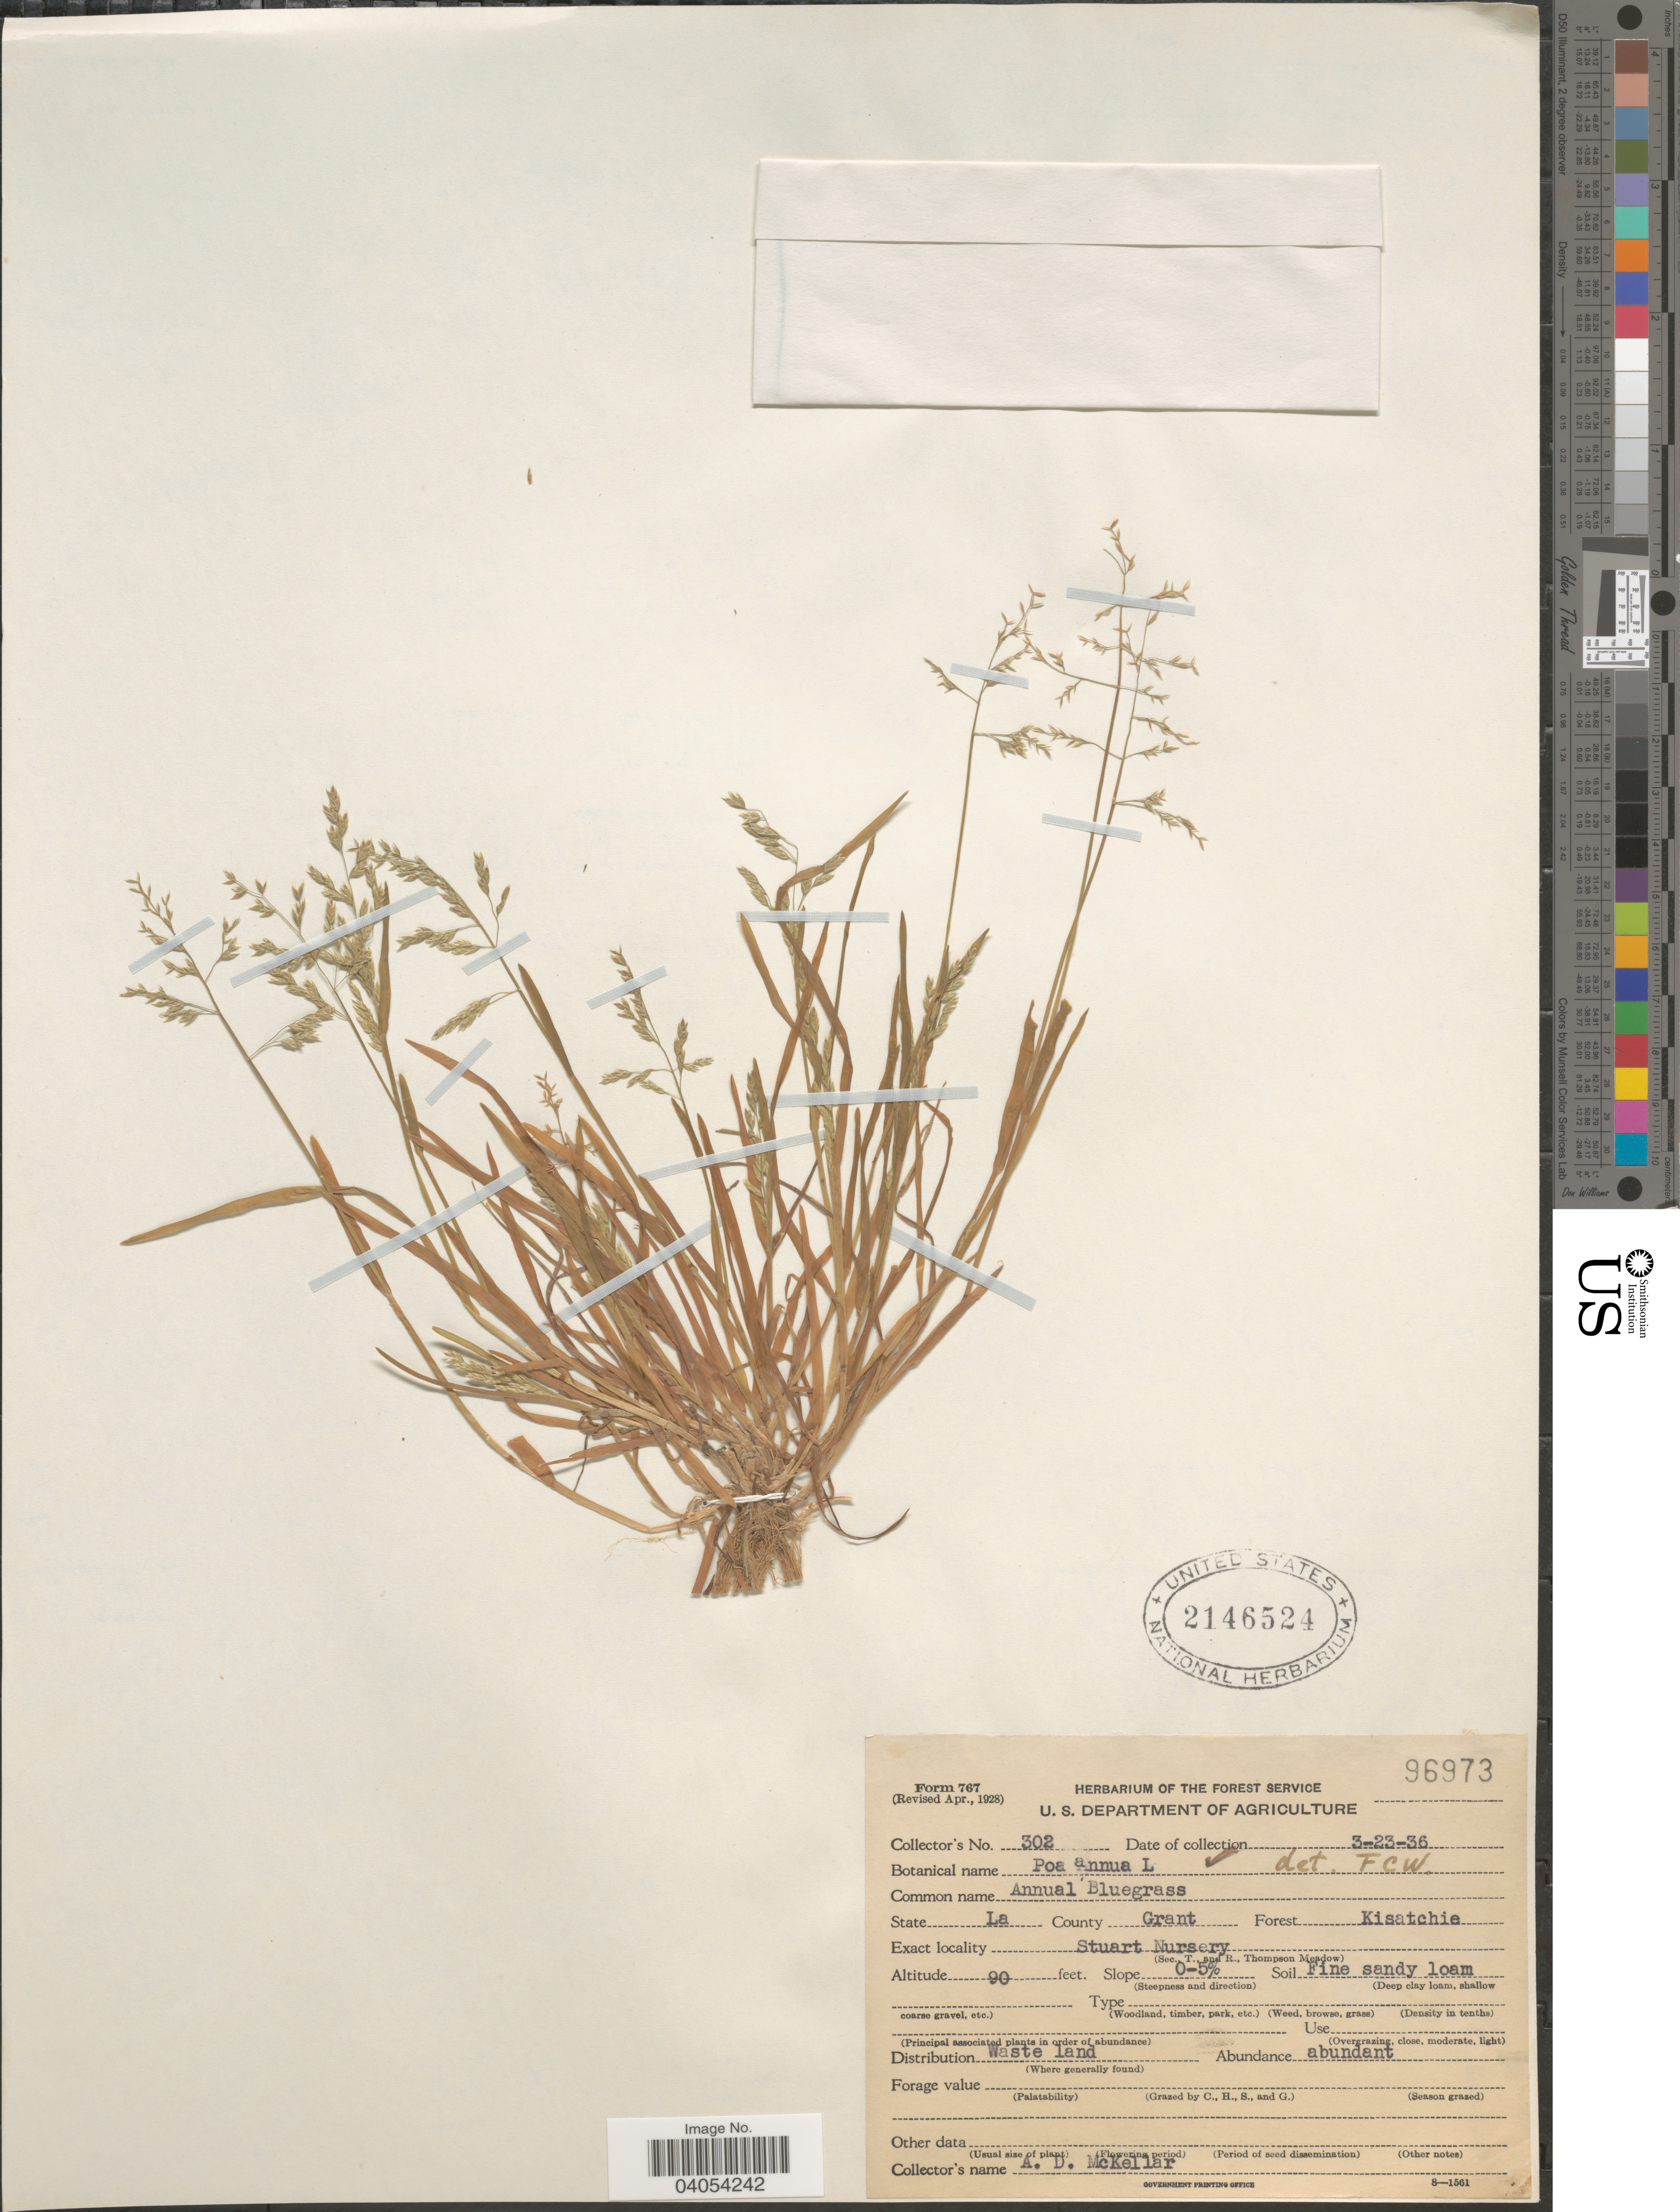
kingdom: Plantae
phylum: Tracheophyta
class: Liliopsida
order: Poales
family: Poaceae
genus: Poa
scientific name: Poa annua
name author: L.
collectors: A. McKellar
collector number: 302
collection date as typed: Transcribed d/m/y: 23/3/36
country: United States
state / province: Louisiana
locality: County Grant. Forest Kisatchie. Stuart Nursery. Slope 0-5%.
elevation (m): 27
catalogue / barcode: US 2146524